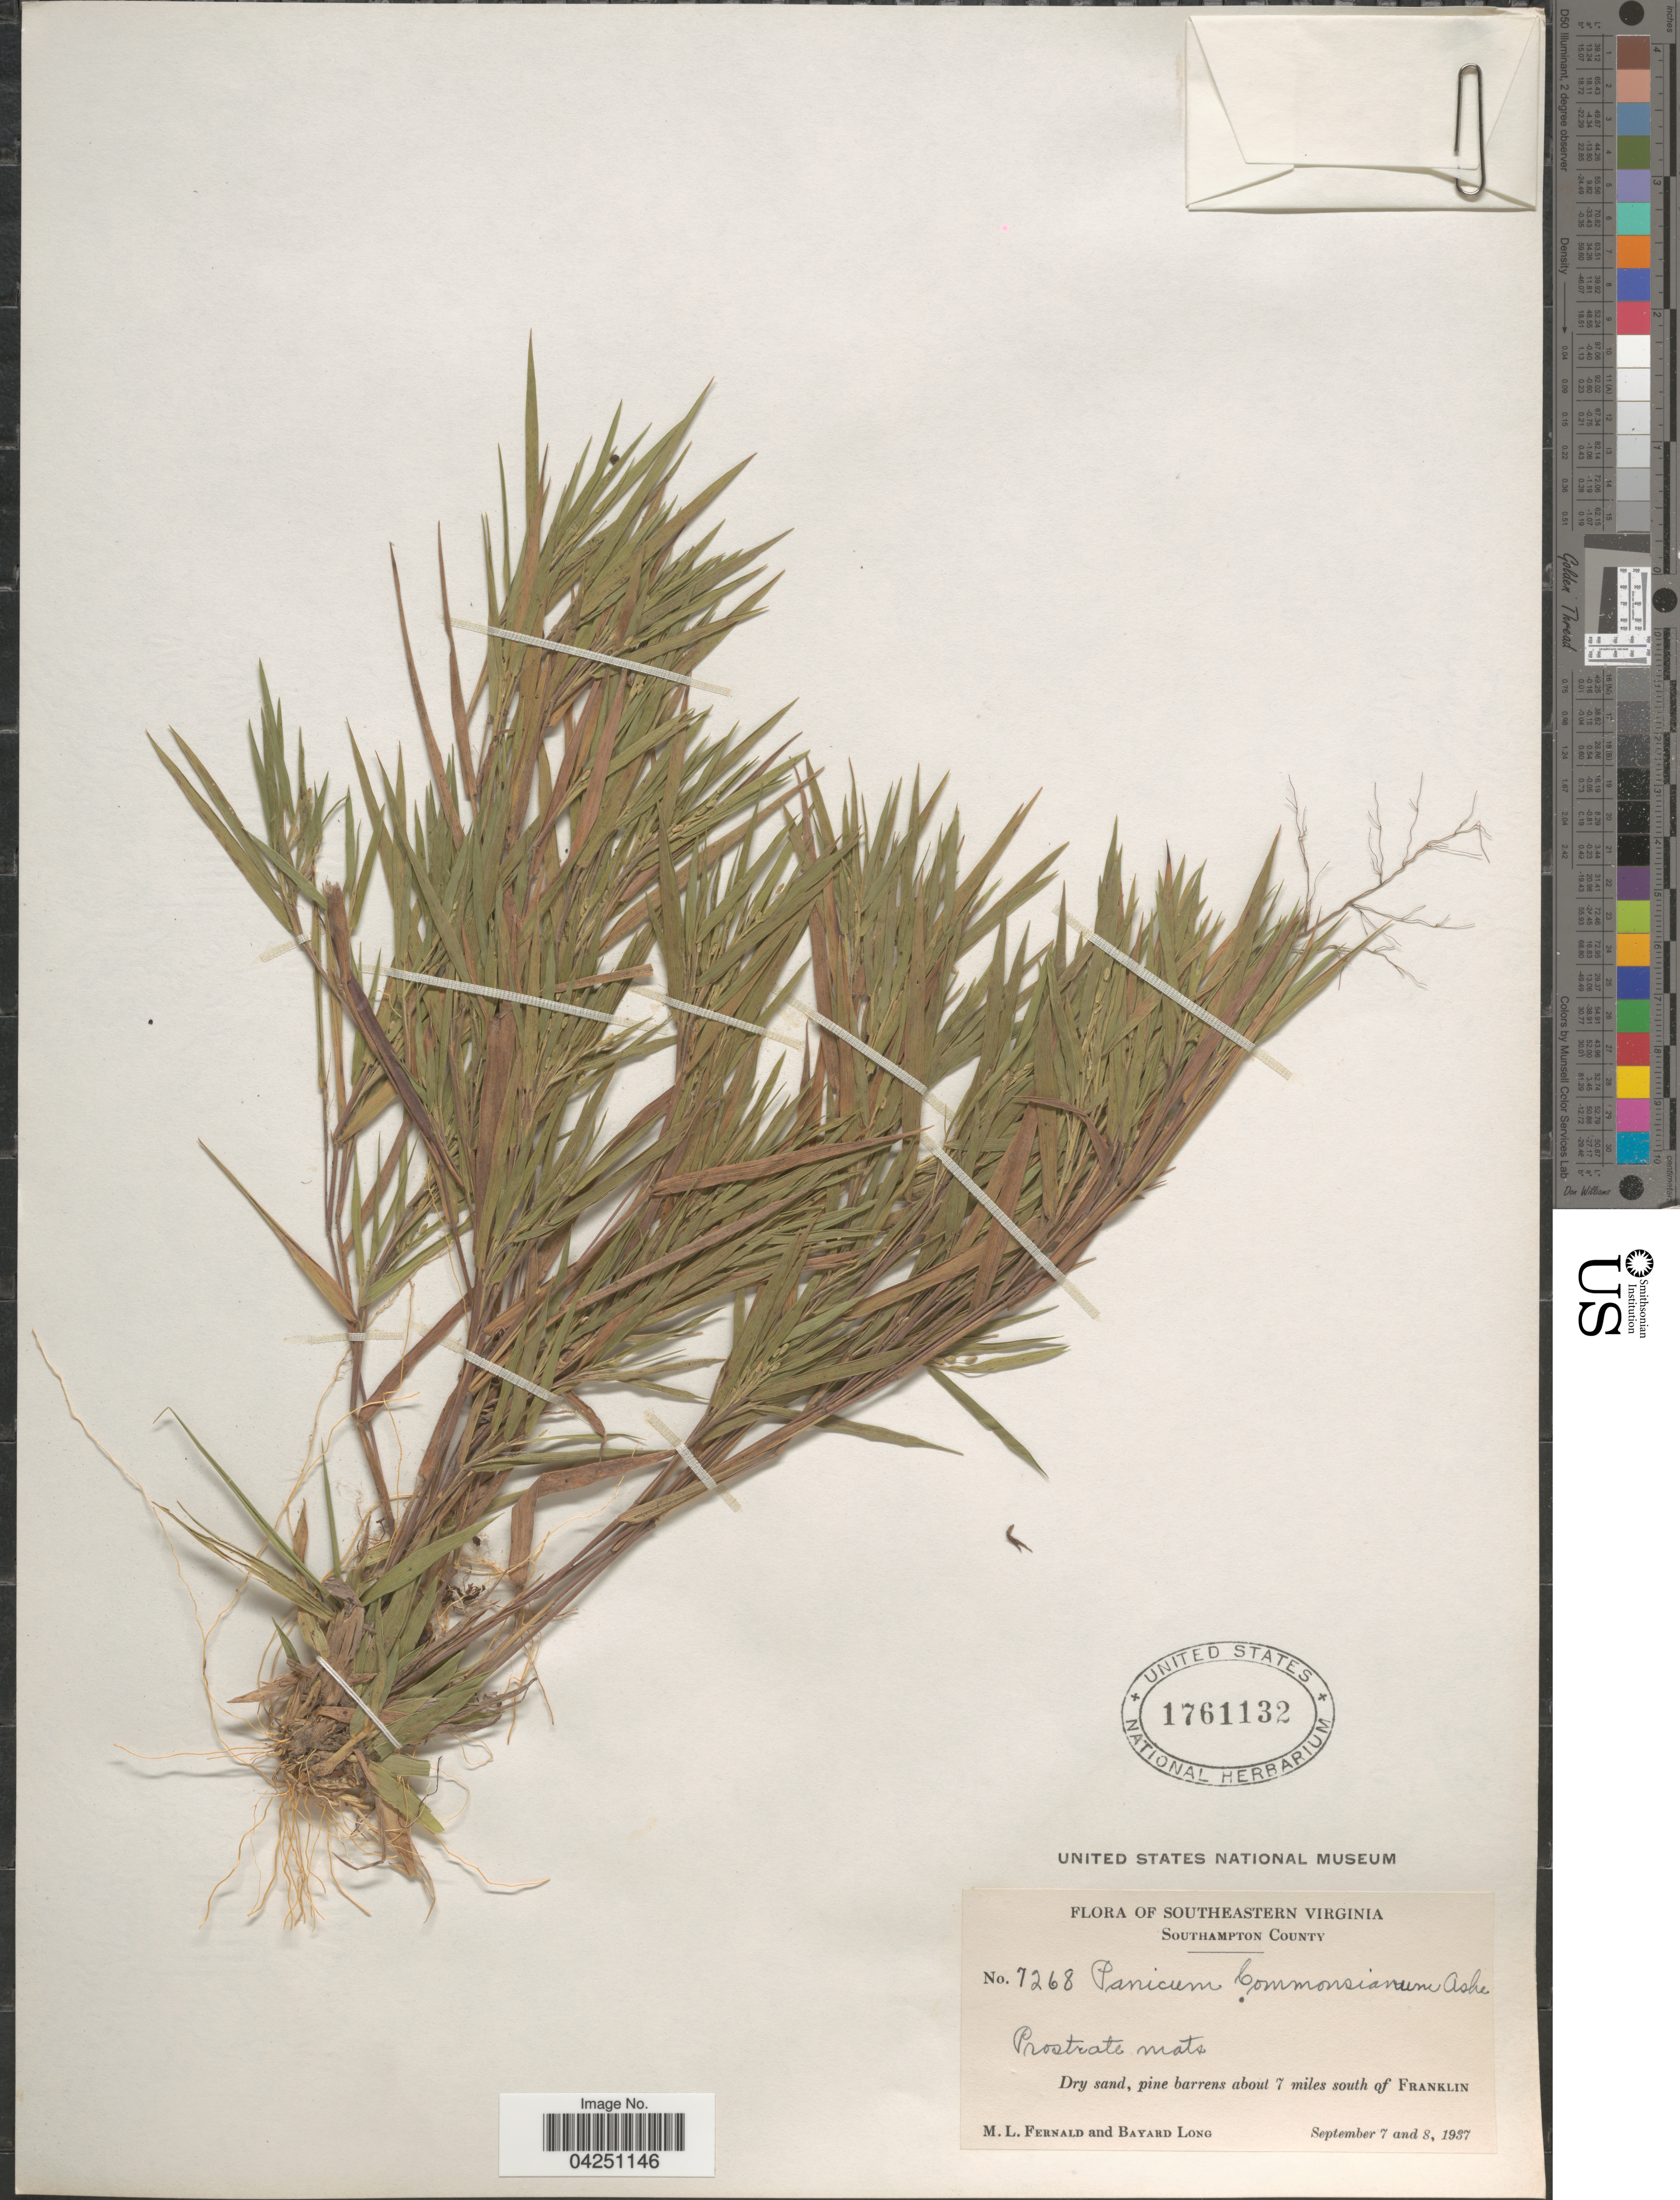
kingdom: Plantae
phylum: Tracheophyta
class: Liliopsida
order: Poales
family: Poaceae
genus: Dichanthelium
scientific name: Dichanthelium acuminatum var. acuminatum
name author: (Sw.) Gould & C.A. Clark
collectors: M. L. Fernald & B. Long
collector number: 7268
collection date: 1937-09-07/1937-09-08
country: United States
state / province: Virginia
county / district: Southampton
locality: Southeastern Virginia. Southampton County. Dry sand, pine barrens about 7 miles south of Franklin.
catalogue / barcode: US 1761132